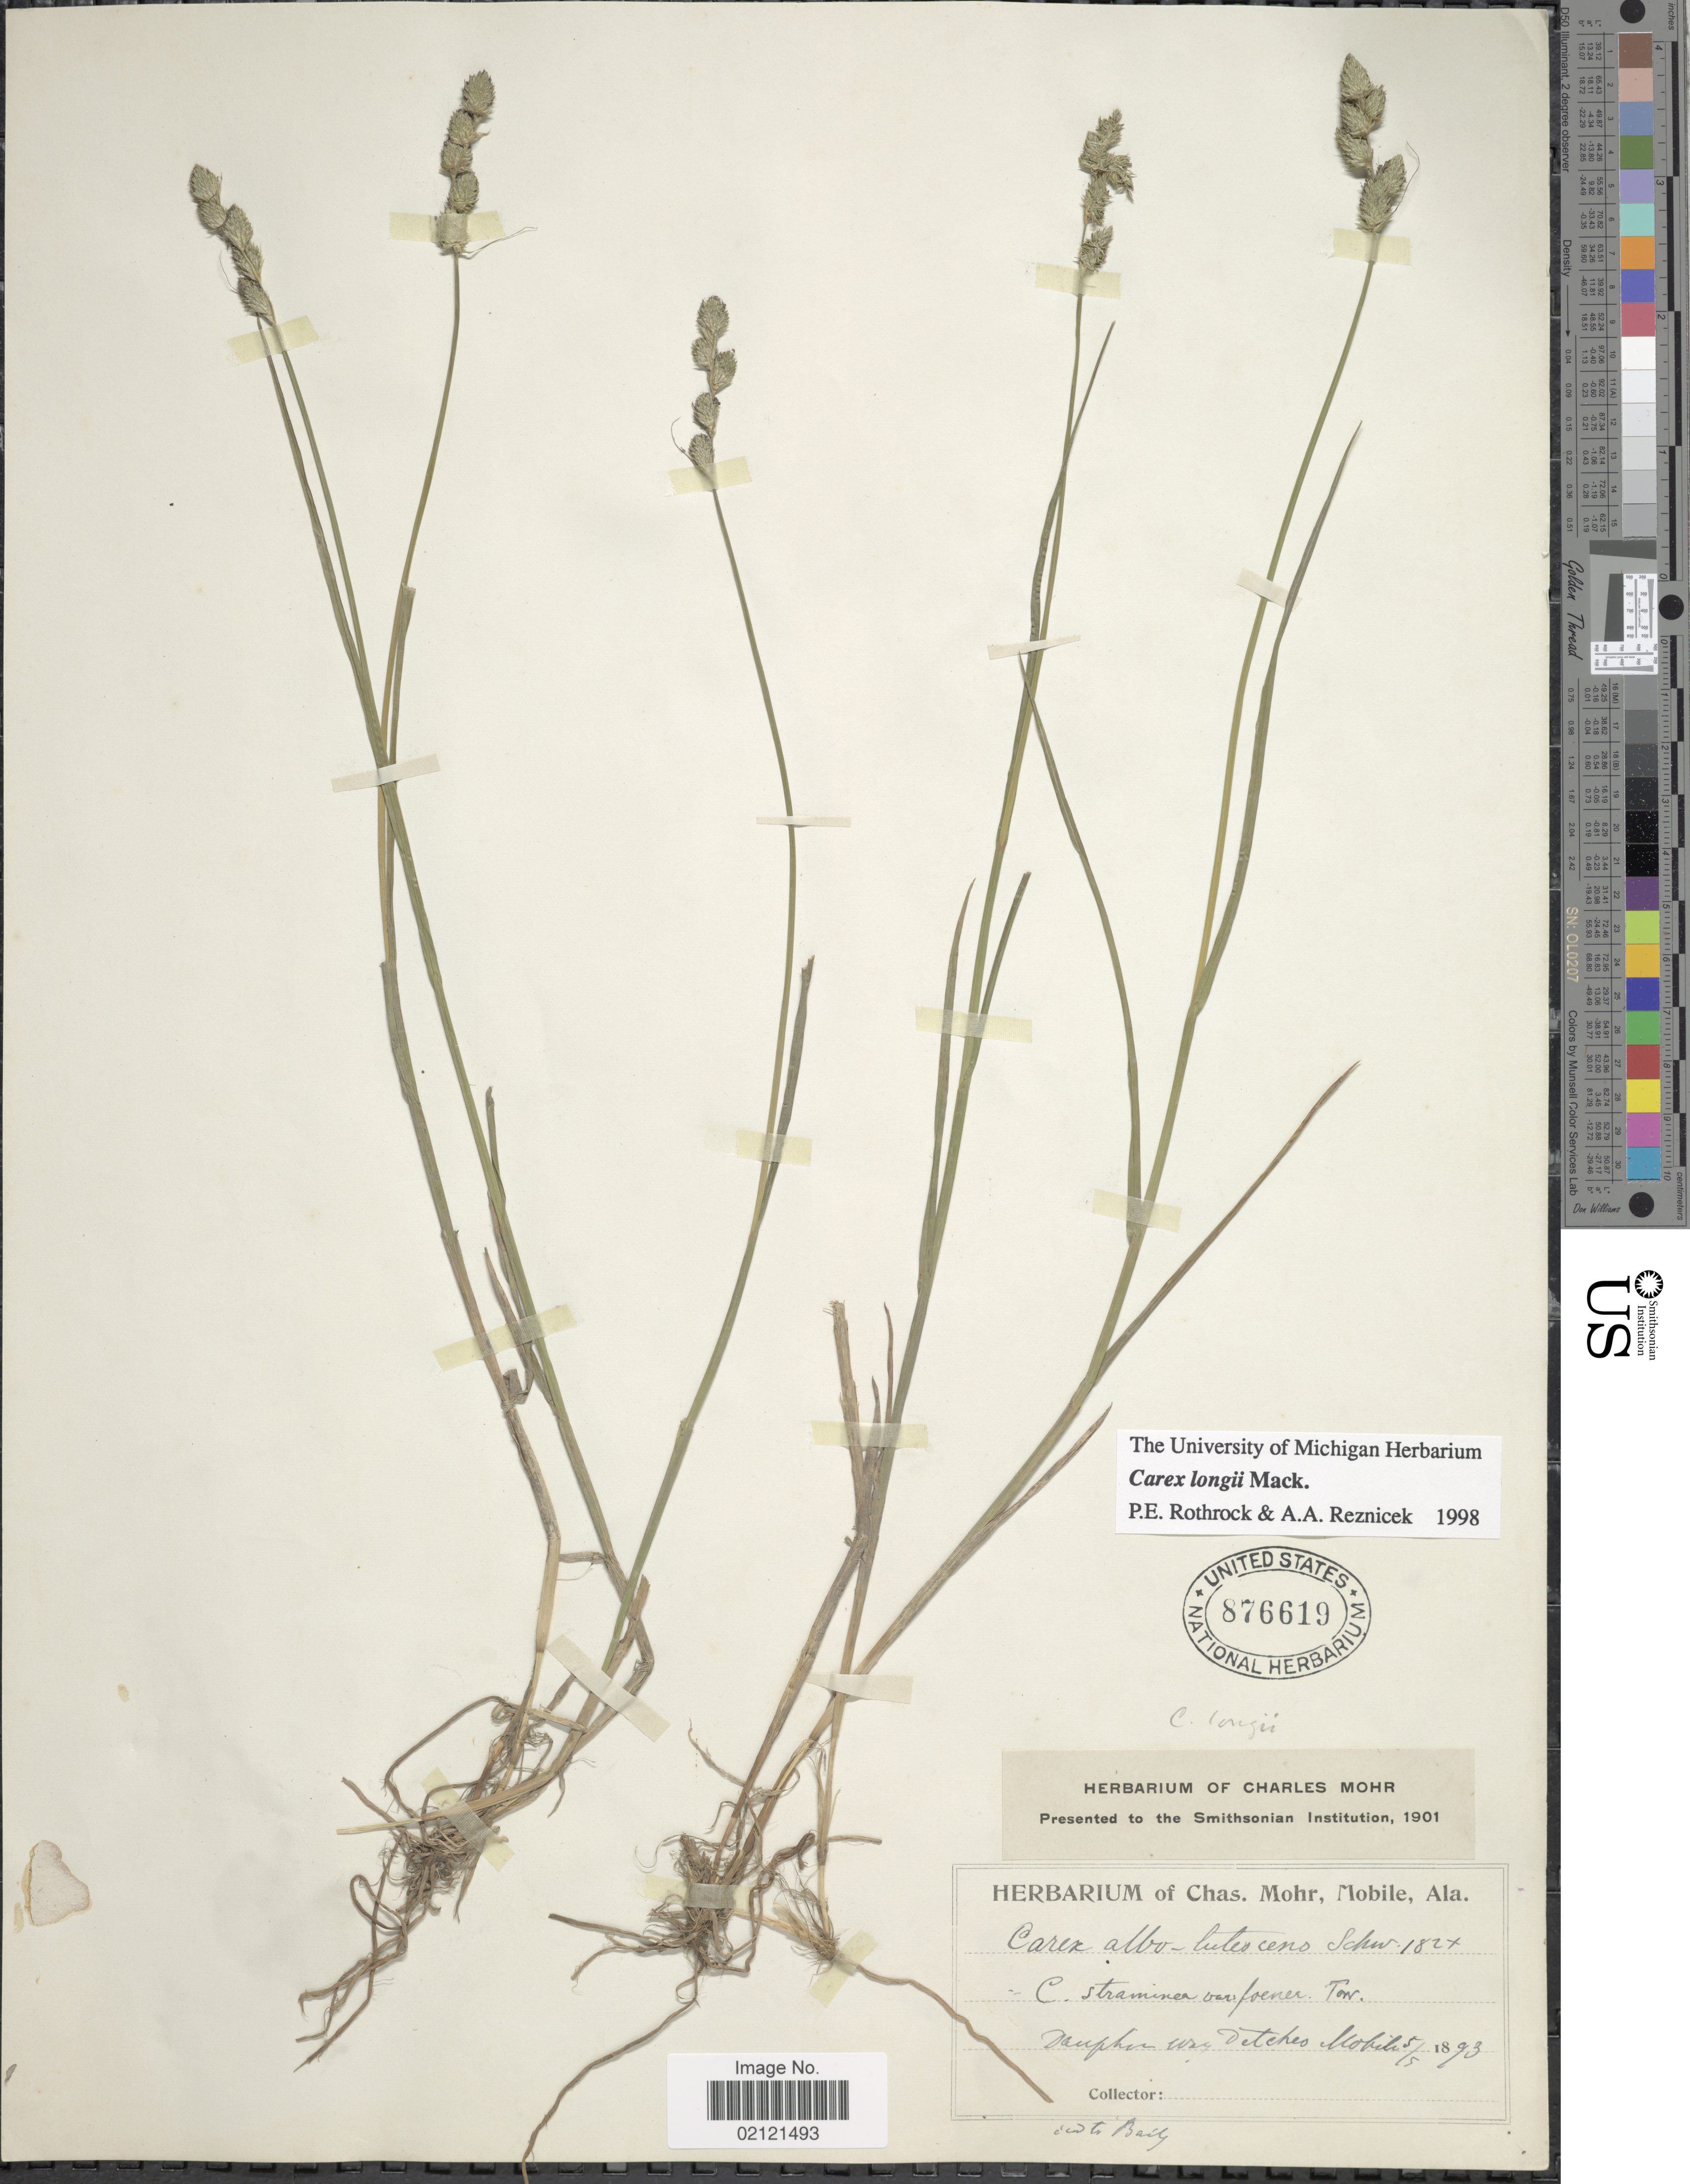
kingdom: Plantae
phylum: Tracheophyta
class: Liliopsida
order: Poales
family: Cyperaceae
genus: Carex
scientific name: Carex longii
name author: Mack.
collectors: ex herb. Charles Mohr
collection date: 1893-05-15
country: United States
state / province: Alabama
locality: Dauphin Way Ditches, Mobile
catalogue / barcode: US 876619